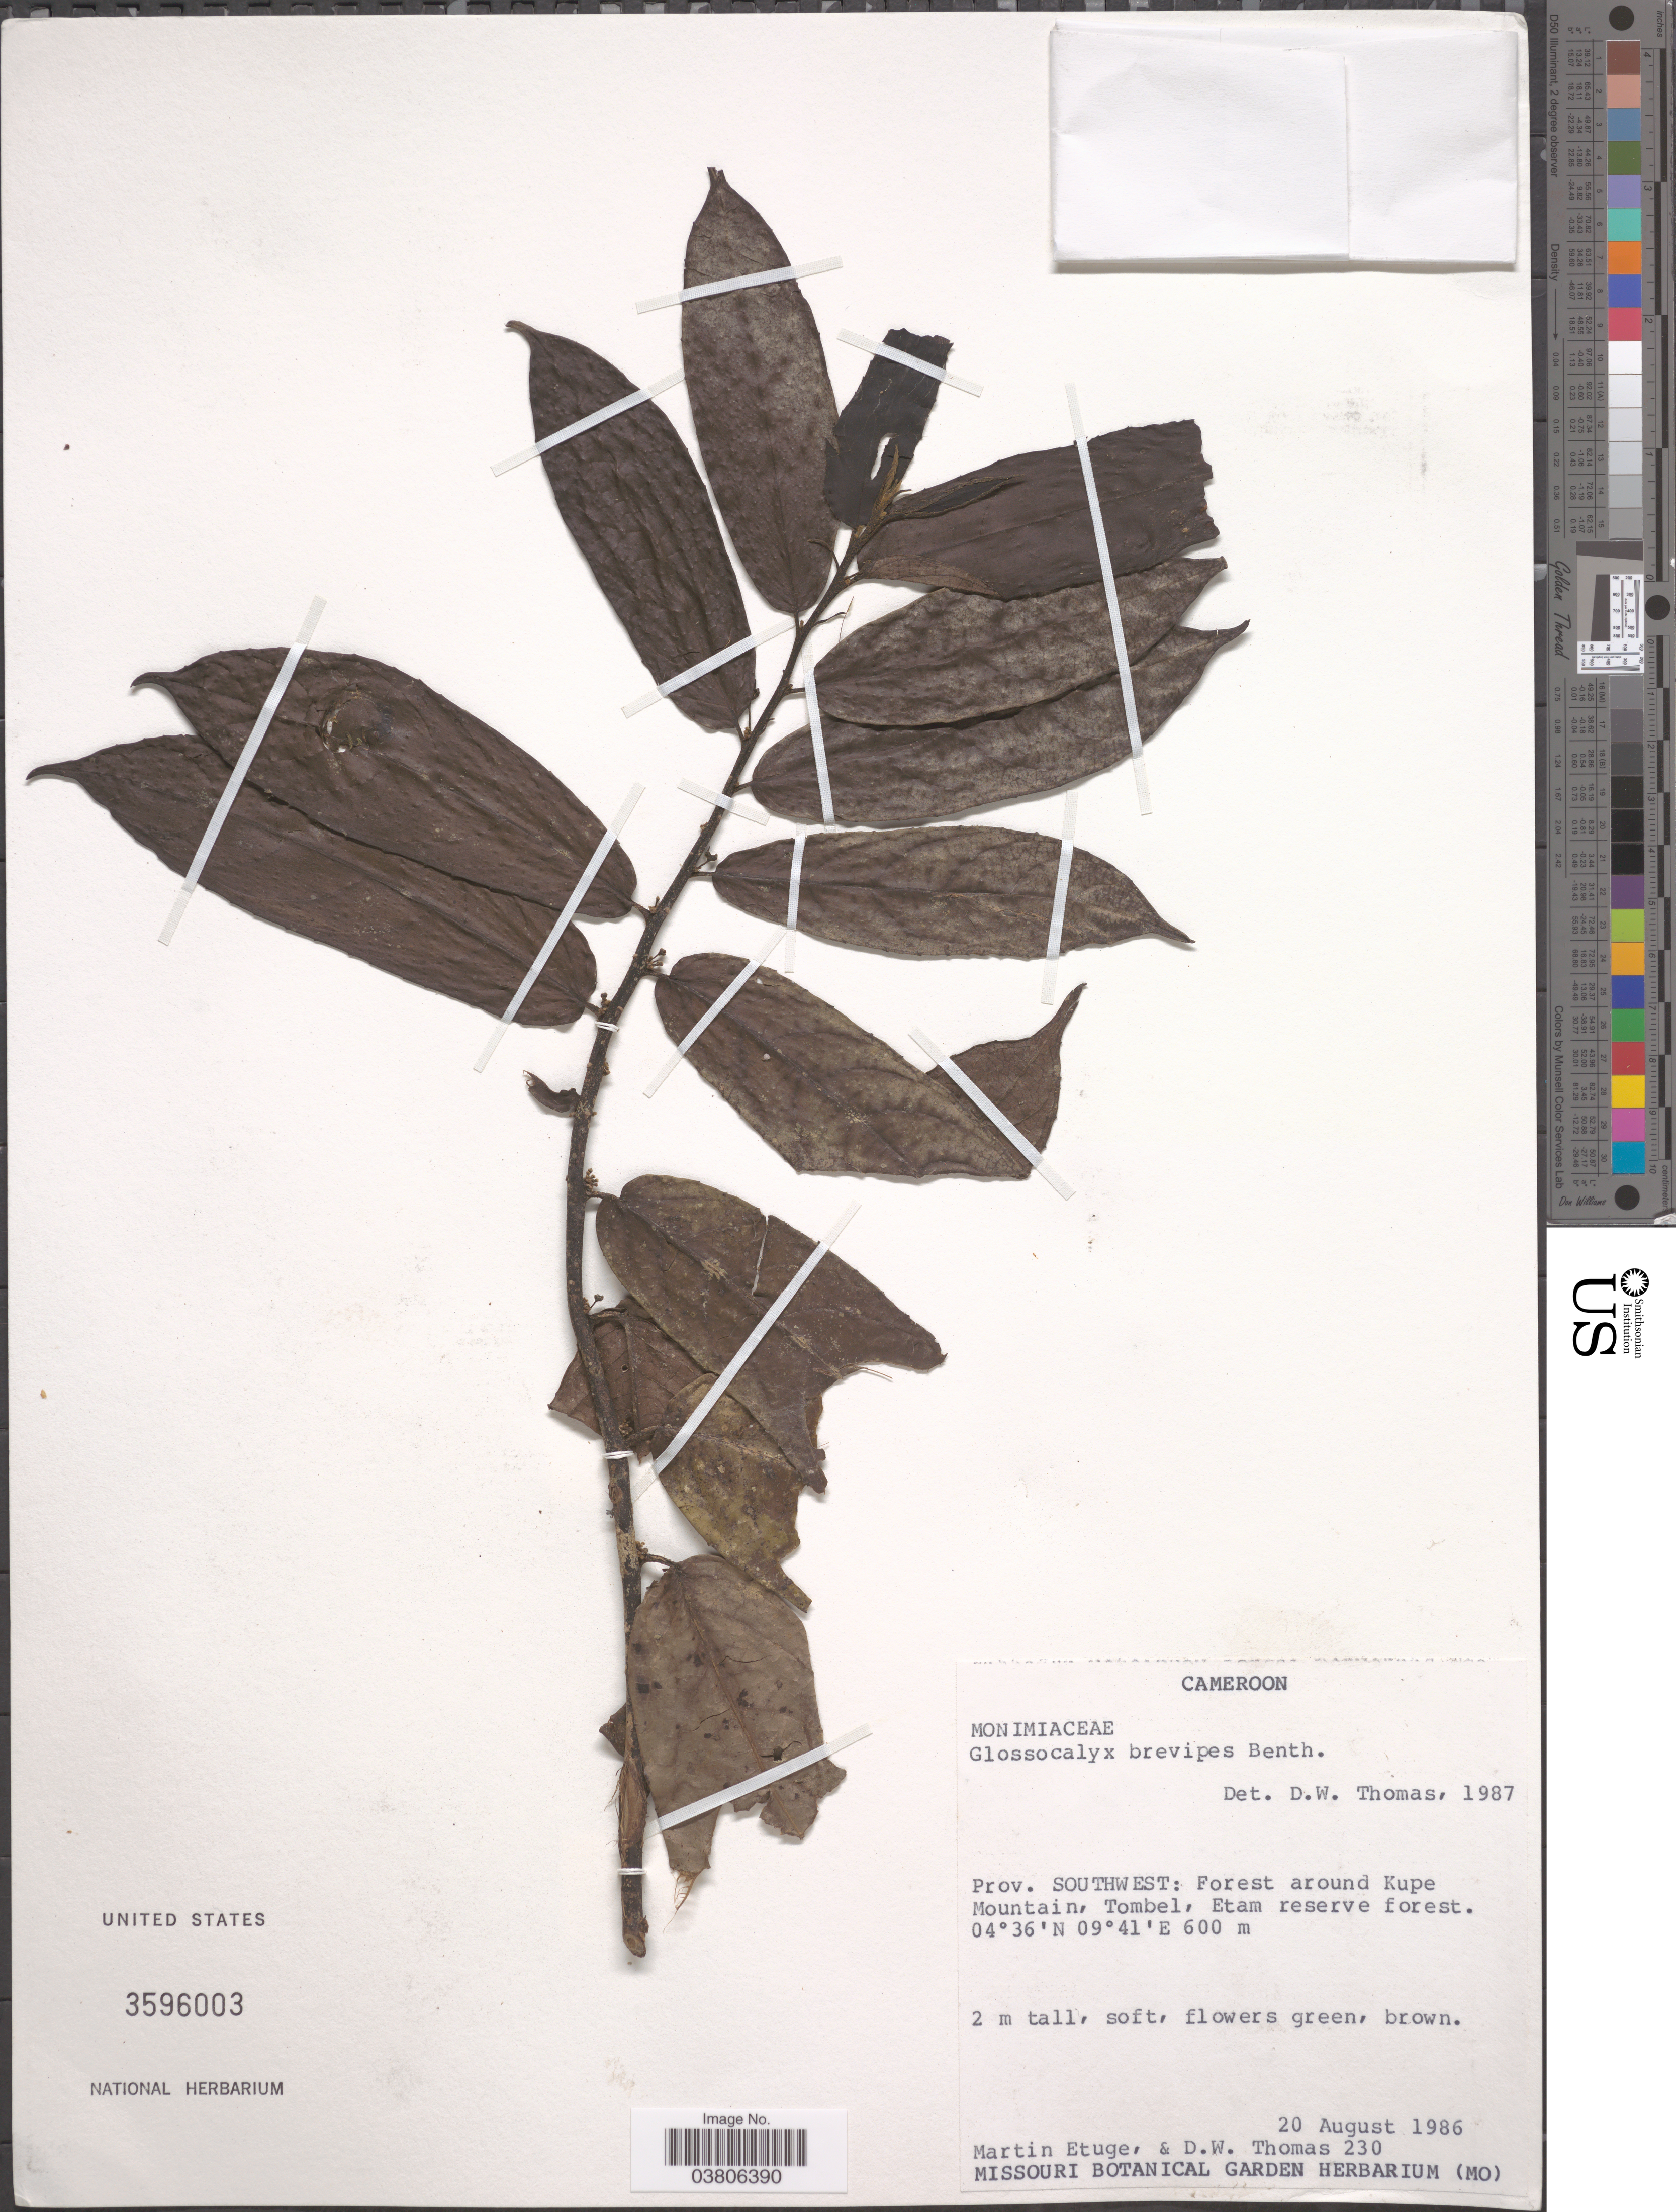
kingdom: Plantae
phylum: Tracheophyta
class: Magnoliopsida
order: Laurales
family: Siparunaceae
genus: Glossocalyx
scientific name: Glossocalyx brevipes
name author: Benth.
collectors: M. Etuge & D. W. Thomas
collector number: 230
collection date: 1986-08-20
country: Cameroon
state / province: Sud-Ouest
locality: Prov. Southwest: Forest around Kupe Mountain, Tombel, Etam reserve forest.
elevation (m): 600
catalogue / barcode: US 3596003